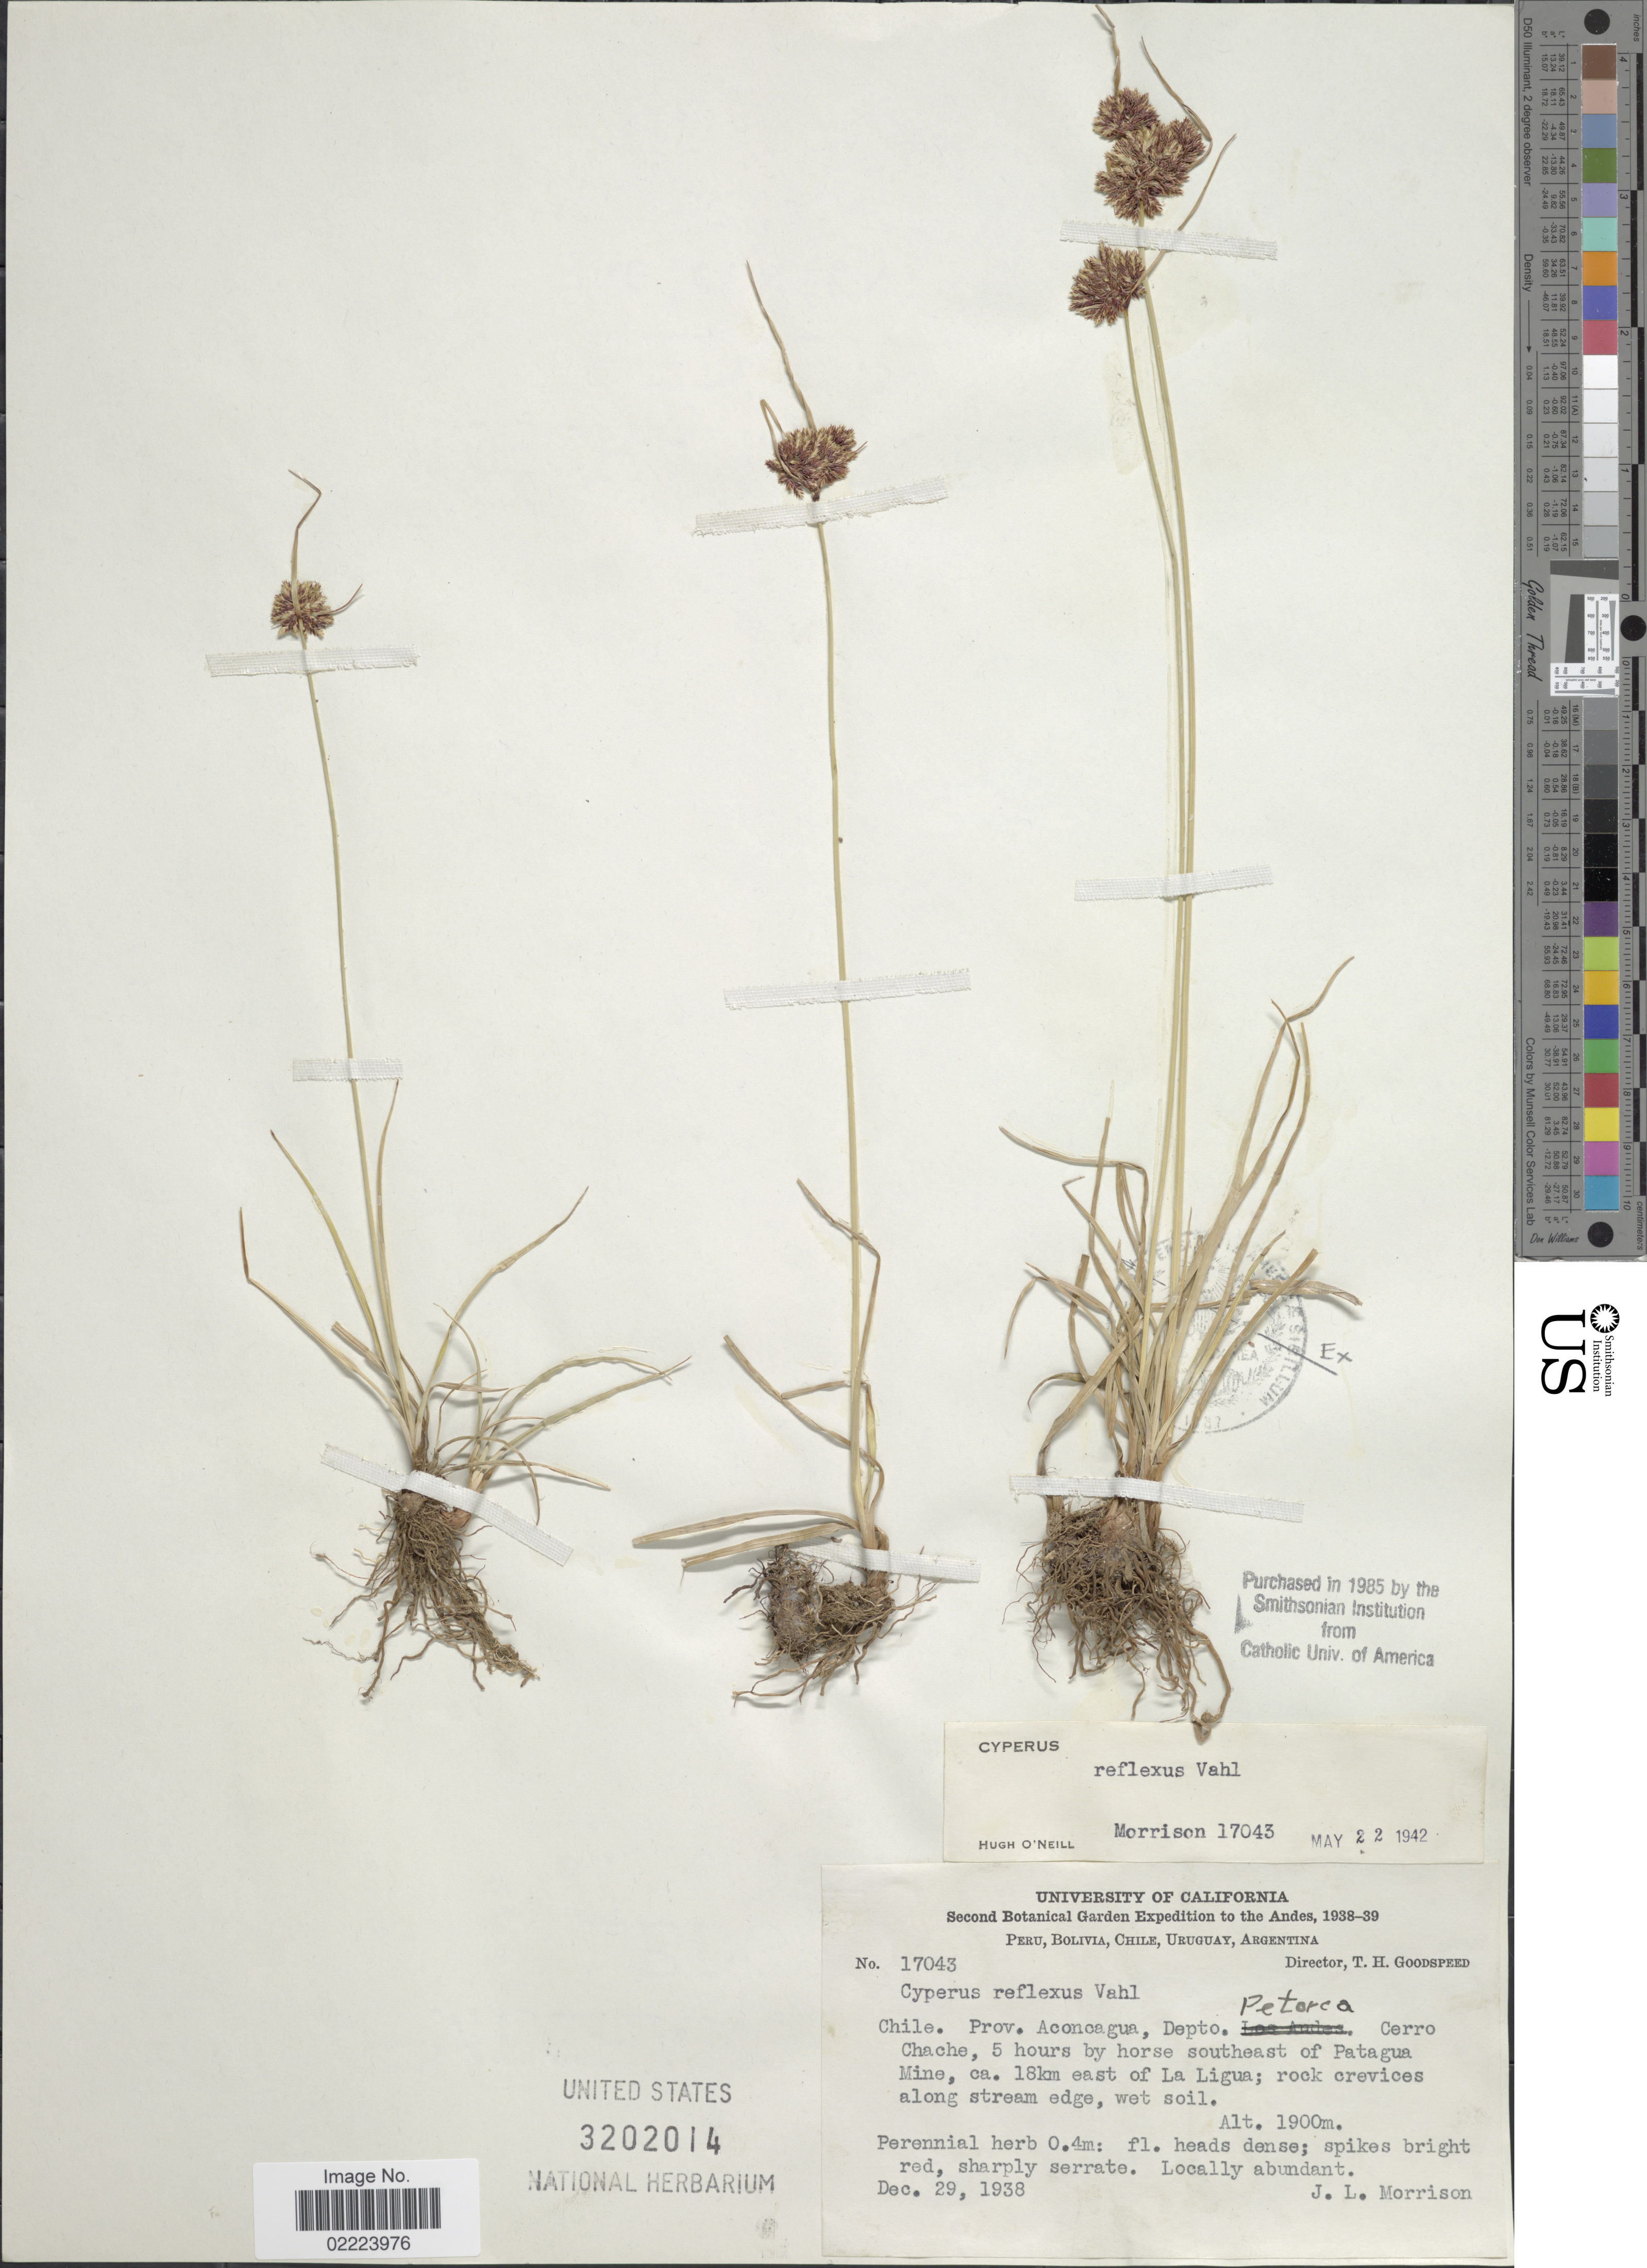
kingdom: Plantae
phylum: Tracheophyta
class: Liliopsida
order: Poales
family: Cyperaceae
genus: Cyperus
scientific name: Cyperus reflexus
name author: Vahl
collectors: J. Morrison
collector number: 17043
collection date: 1938-12-29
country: Chile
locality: Chile, Prov. Aconcagua, Depto. Petorca, Cerro Chache, 5 hours by horse southeast of Patagua Mine, 18 km east of La Ligua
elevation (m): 1900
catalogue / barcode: US 3202014